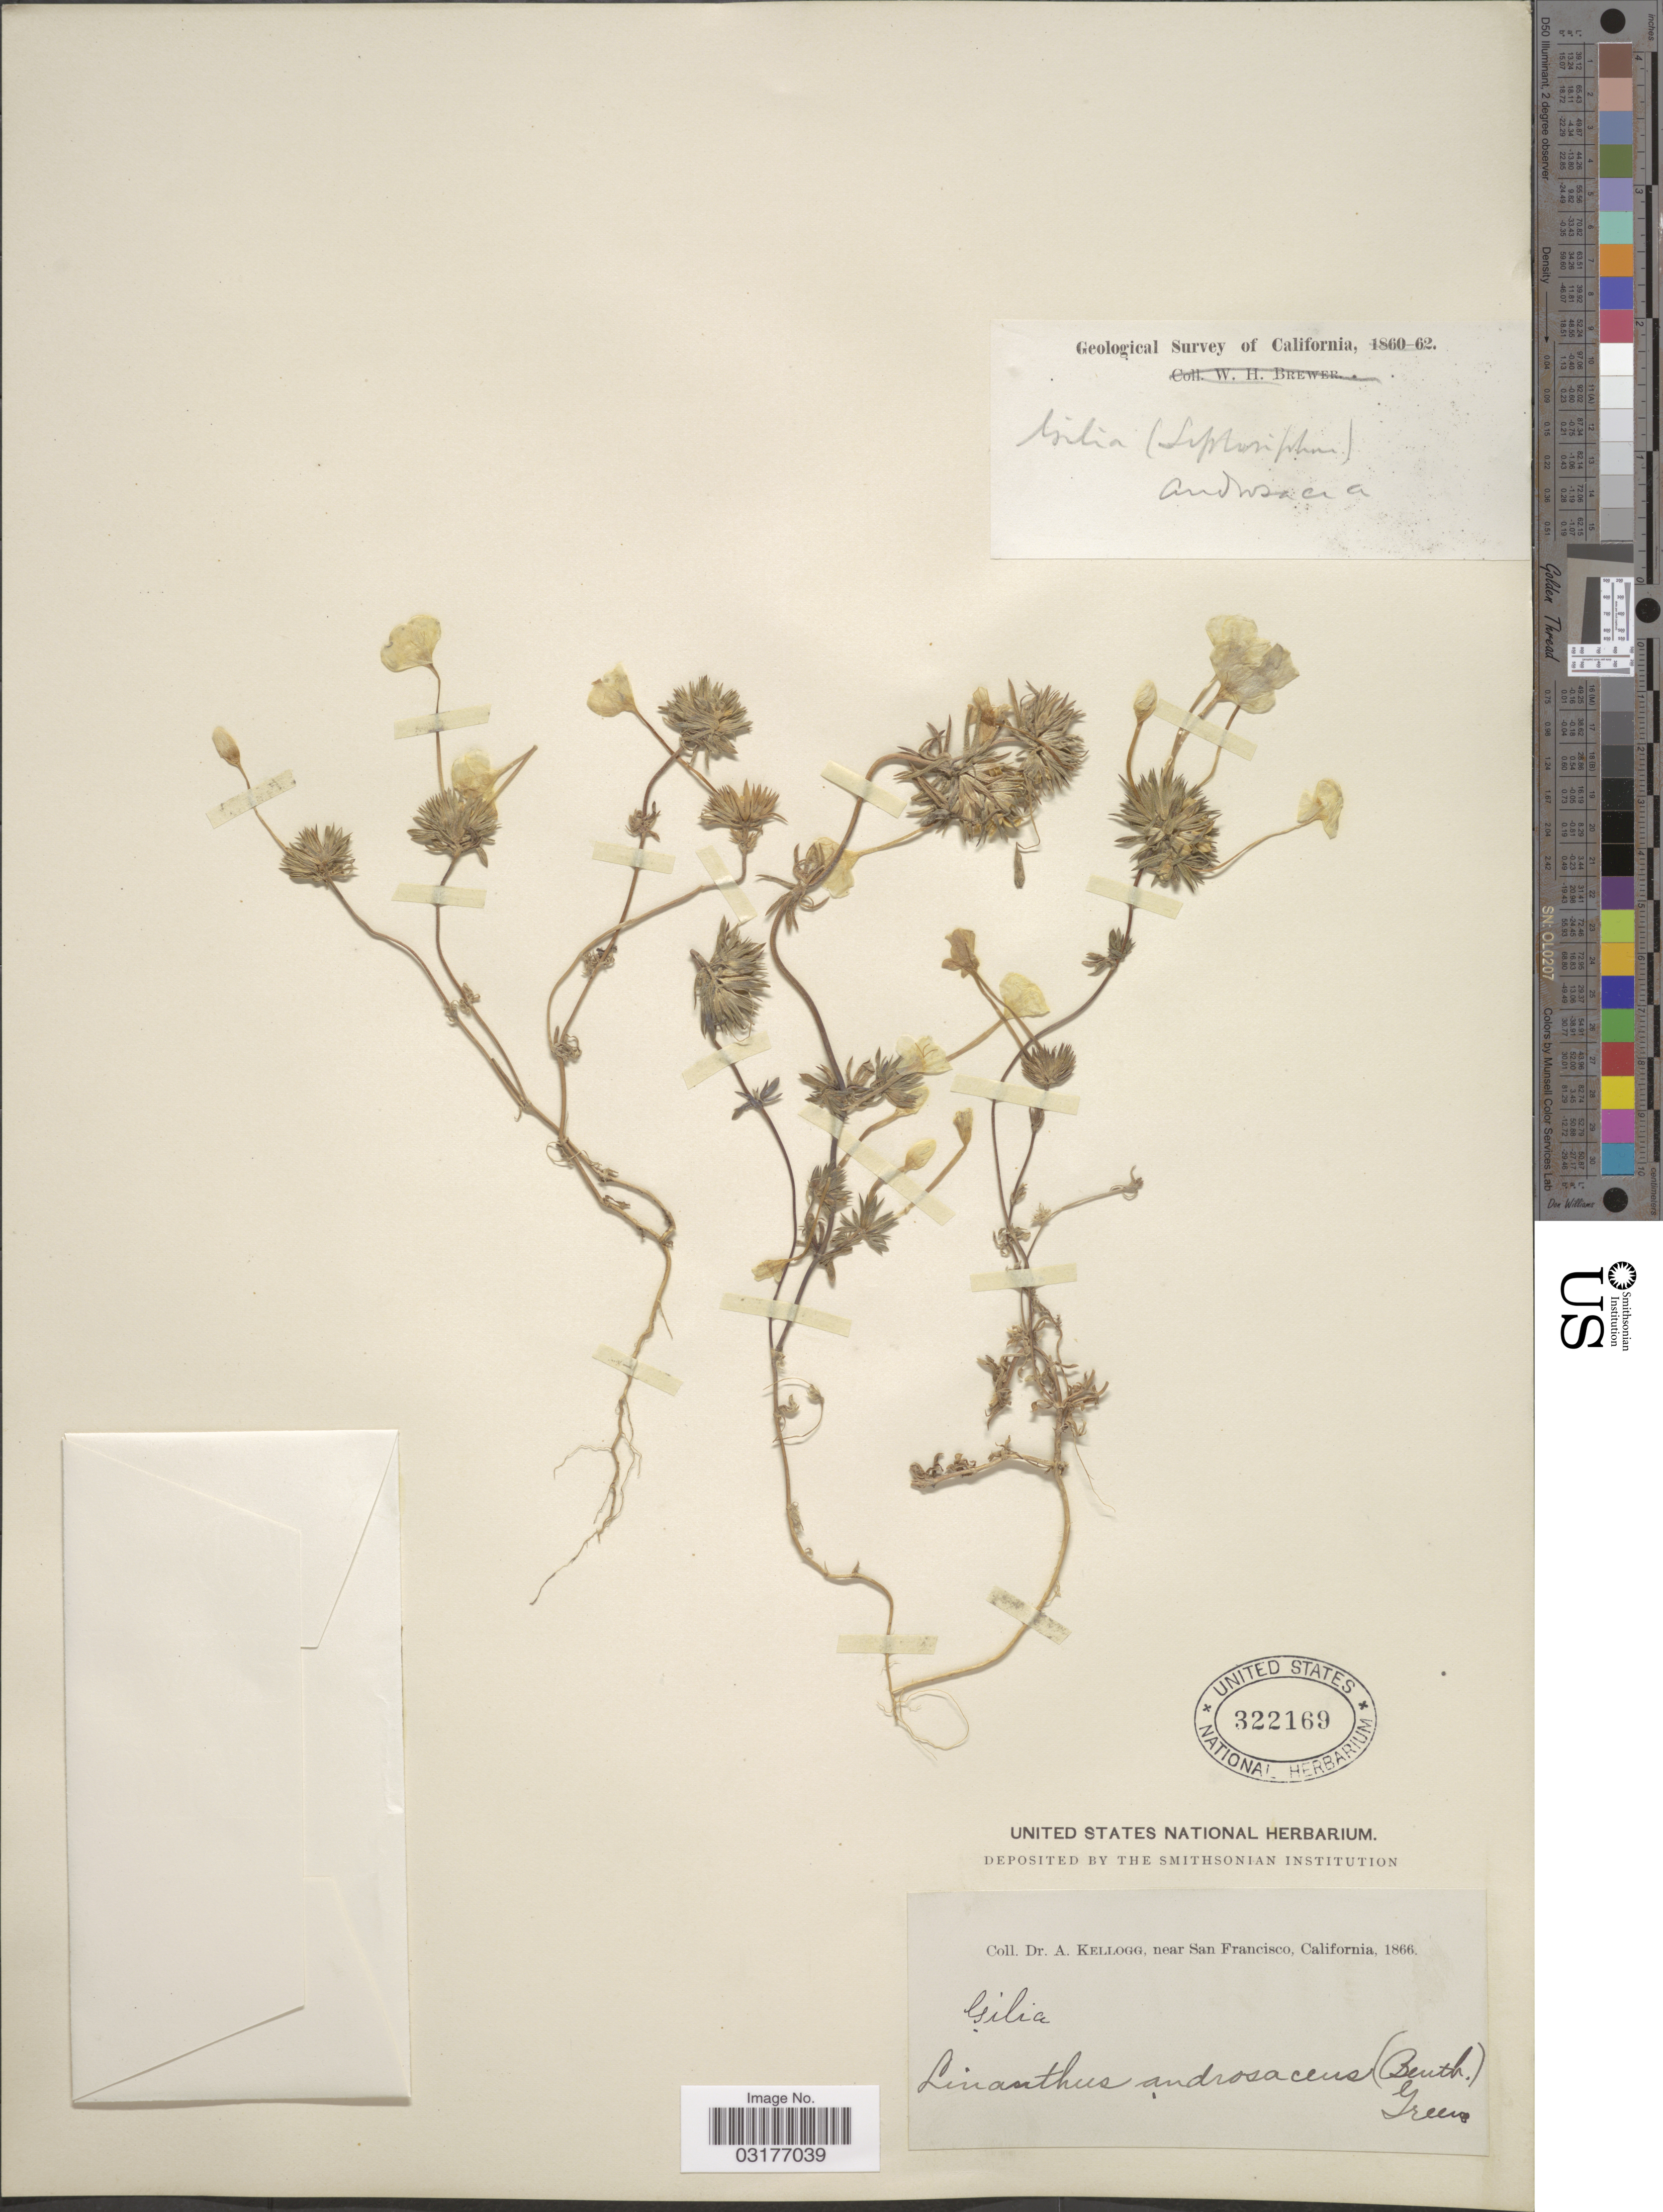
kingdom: Plantae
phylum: Tracheophyta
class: Magnoliopsida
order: Ericales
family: Polemoniaceae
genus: Leptosiphon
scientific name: Leptosiphon androsaceus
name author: Benth.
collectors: A. Kellogg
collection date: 1866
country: United States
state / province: California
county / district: San Francisco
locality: Near San Francisco.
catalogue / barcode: US 322169